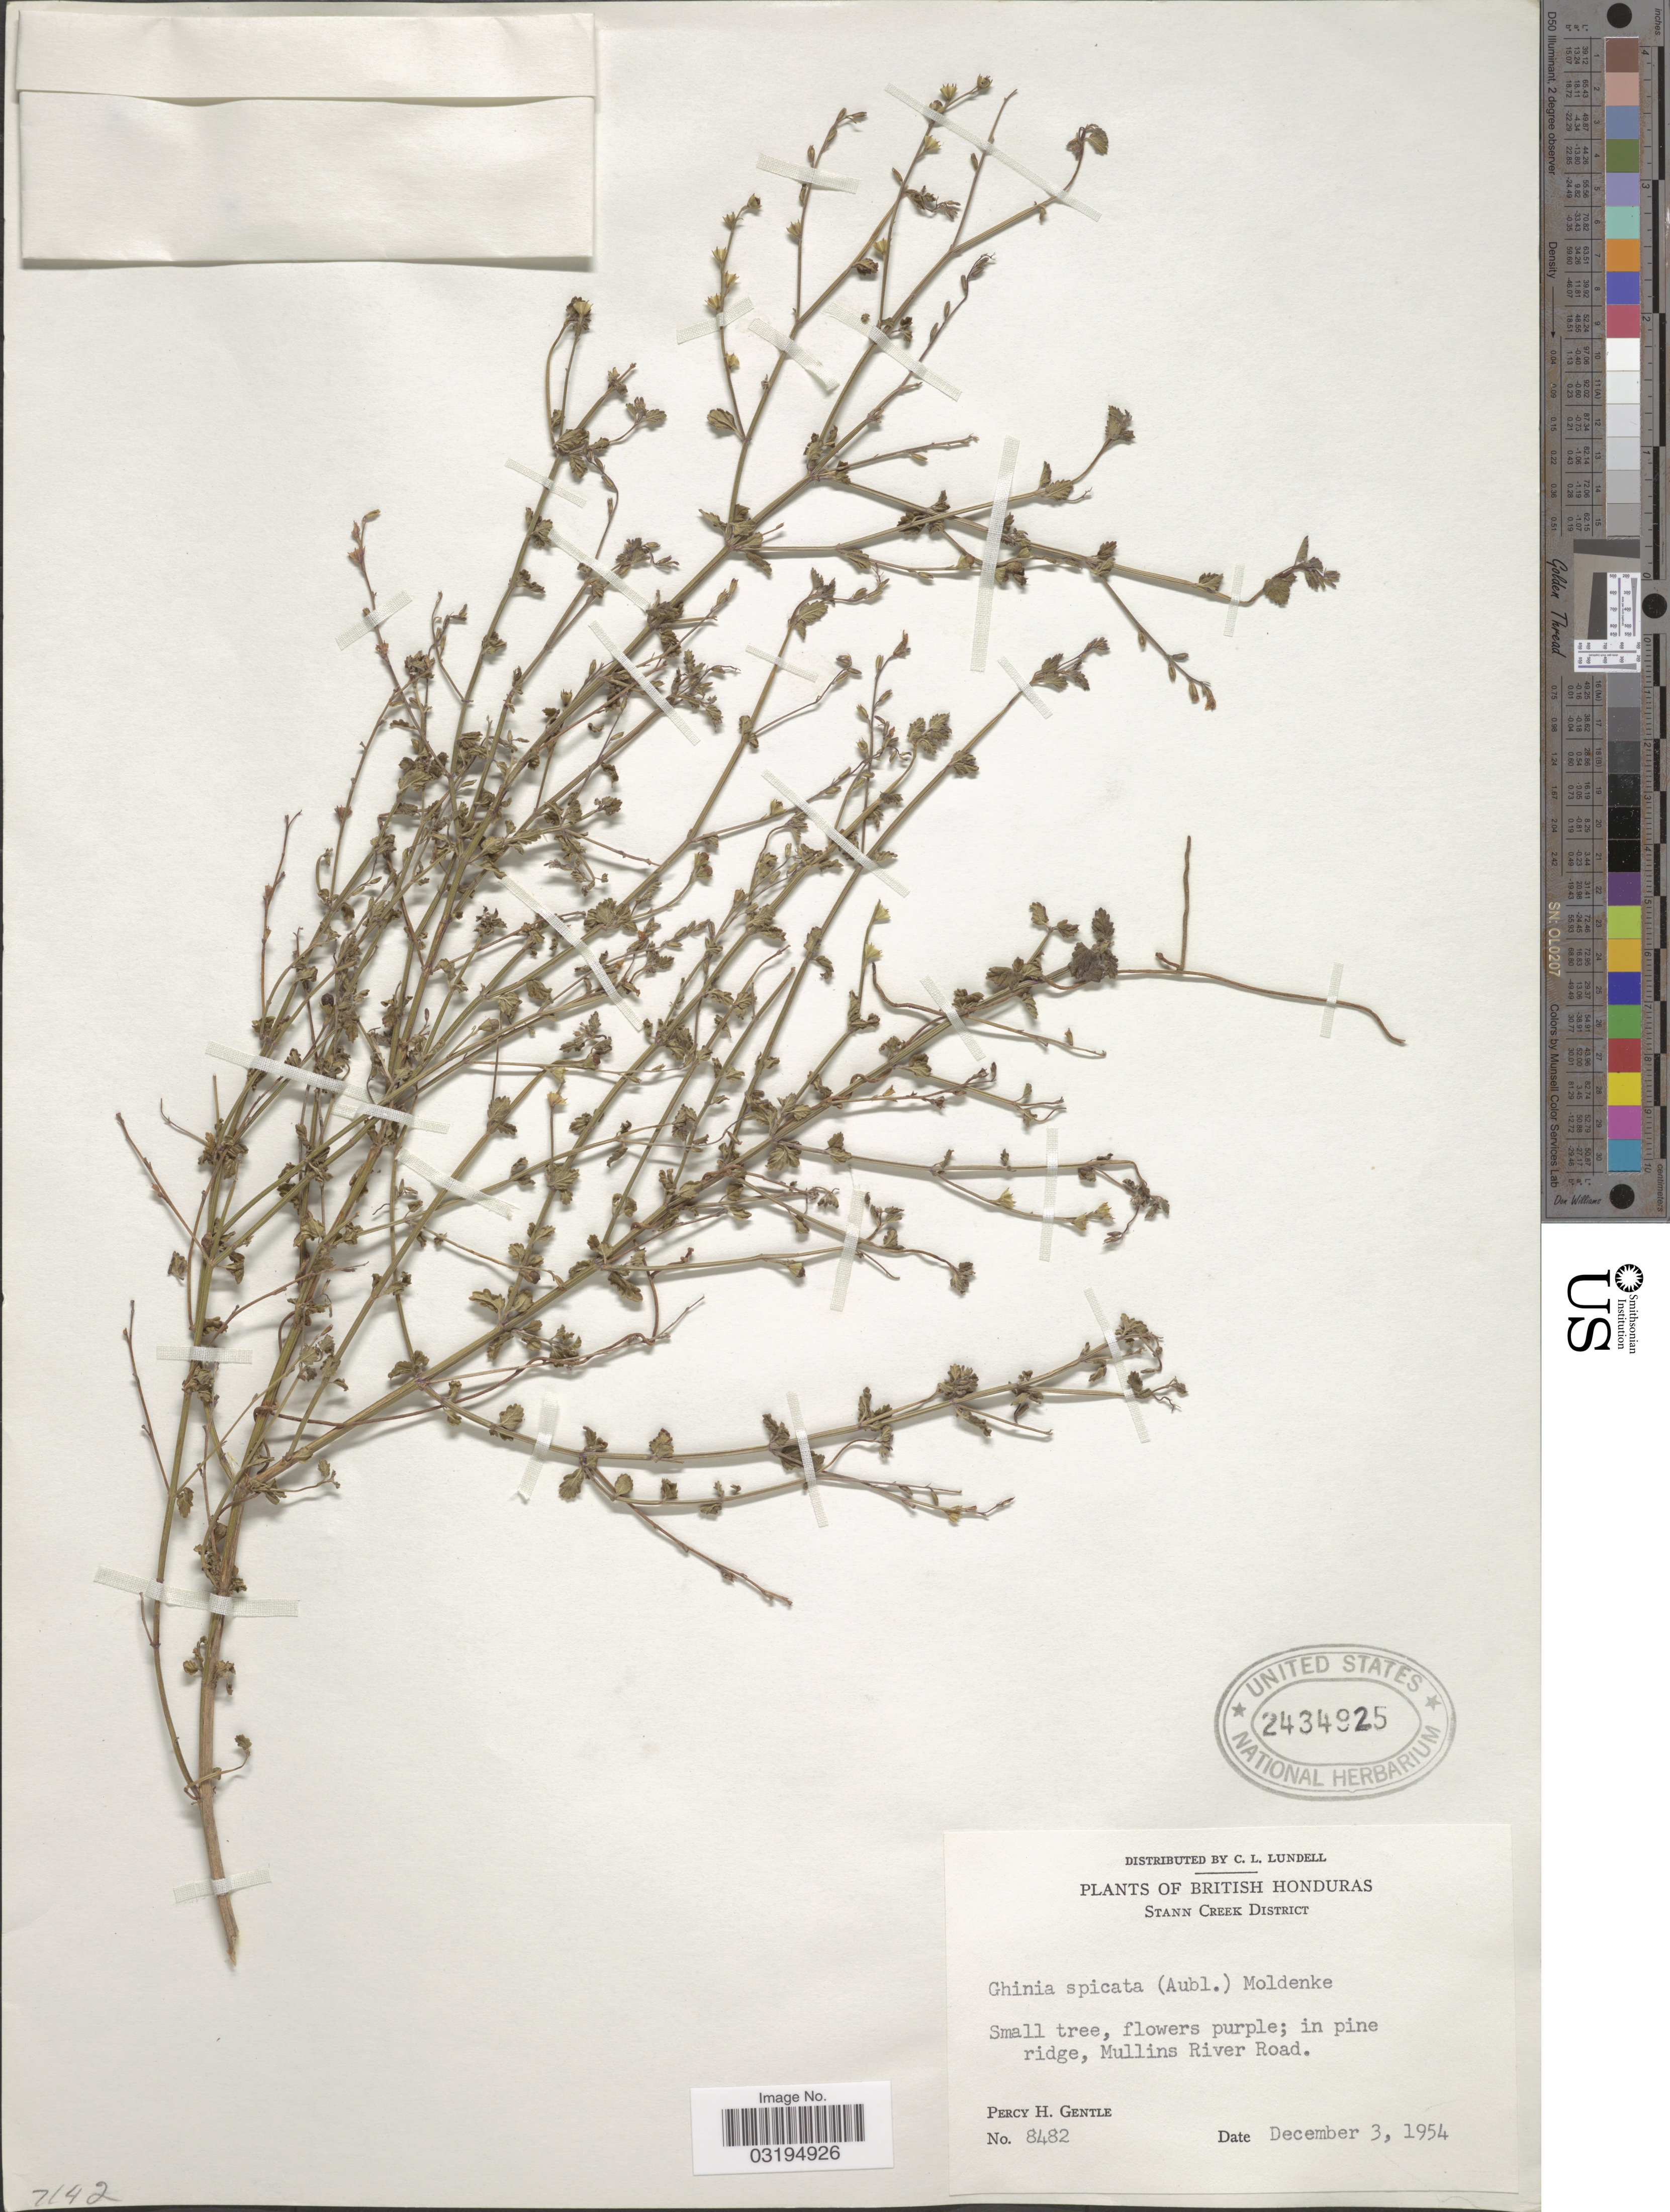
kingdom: Plantae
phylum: Tracheophyta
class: Magnoliopsida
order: Lamiales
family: Verbenaceae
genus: Tamonea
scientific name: Tamonea spicata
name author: Aubl.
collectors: P. H. Gentle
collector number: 8482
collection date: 1954-12-03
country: Belize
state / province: Stann Creek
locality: British Honduras, Stann Creek District, in pine ridge, Mullins River Road.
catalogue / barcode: US 2434925